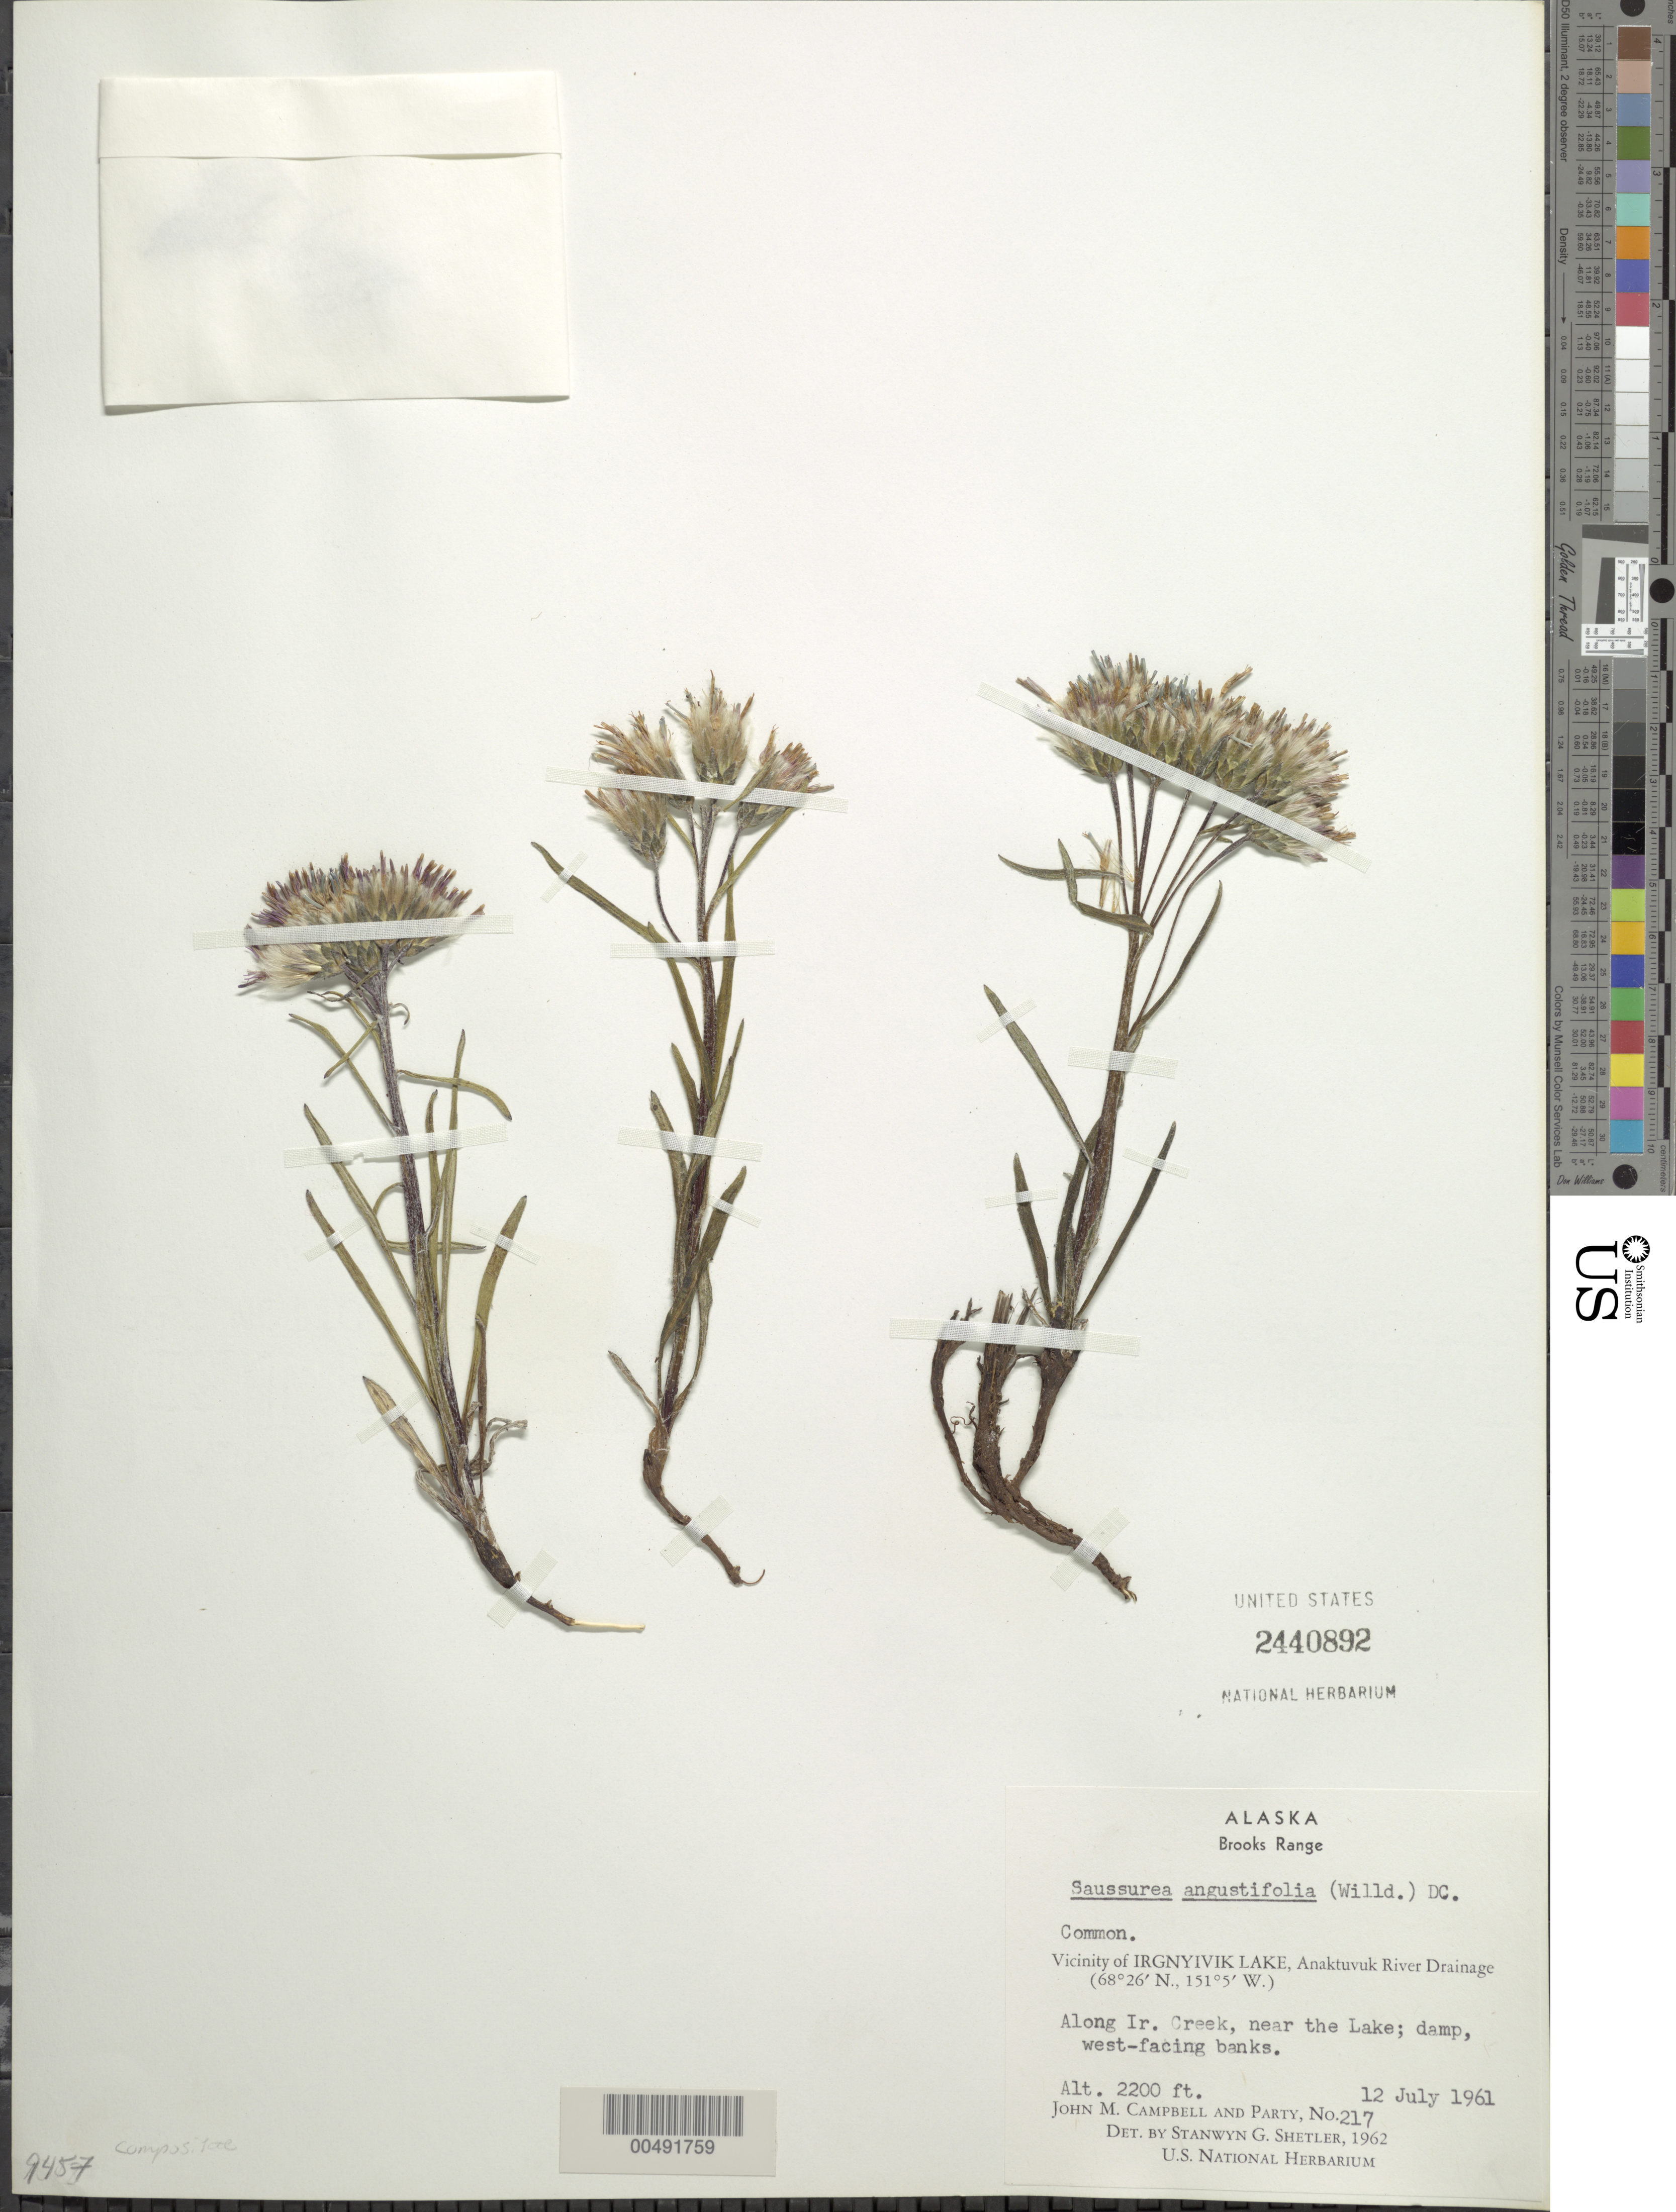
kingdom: Plantae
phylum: Tracheophyta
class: Magnoliopsida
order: Asterales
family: Asteraceae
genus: Saussurea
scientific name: Saussurea angustifolia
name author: (L.) DC.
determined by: Shetler, Stanwyn G., (US), NMNH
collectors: J. M. Campbell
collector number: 217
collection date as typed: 12 Jul 1961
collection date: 1961-07-12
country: United States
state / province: Alaska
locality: Brooks Range, Irgnyivik Lake, Anaktuvik River Drainage, along Irgnyivik Creek near the Lake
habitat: damp, west-facing banks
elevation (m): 671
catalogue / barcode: US 2440892